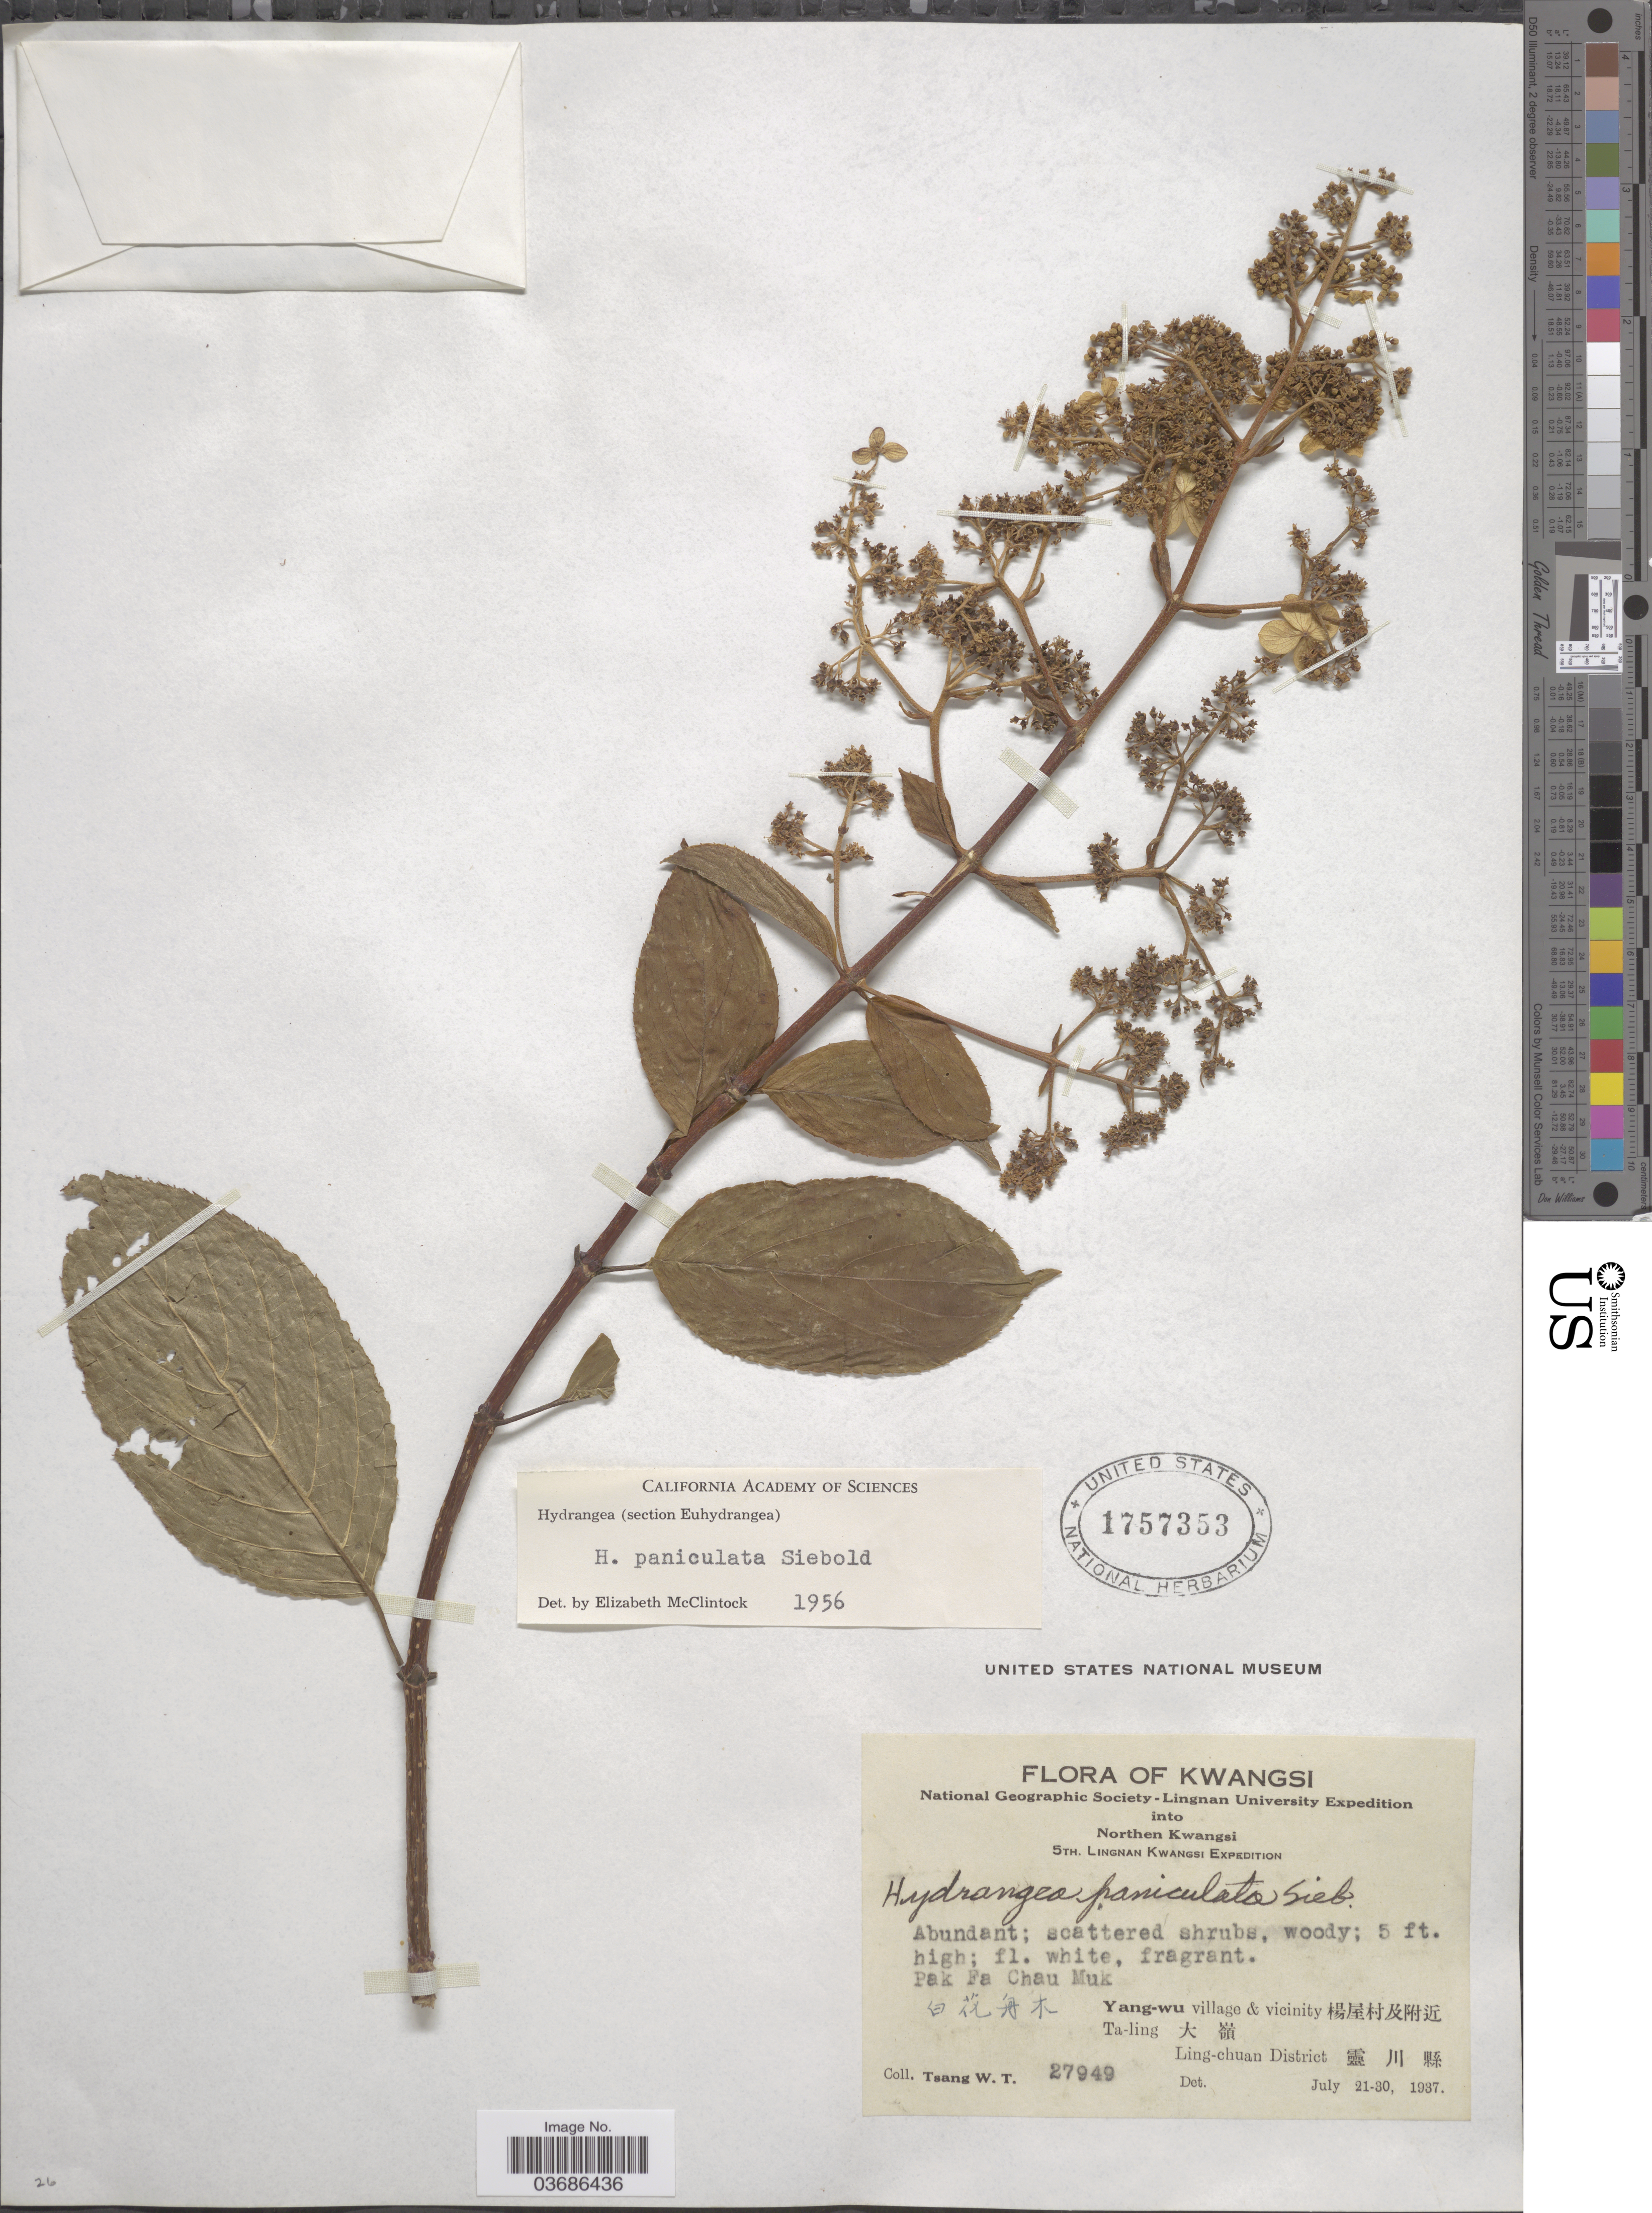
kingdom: Plantae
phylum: Tracheophyta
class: Magnoliopsida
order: Cornales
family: Hydrangeaceae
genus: Hydrangea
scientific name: Hydrangea paniculata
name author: Siebold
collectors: W. T. Tsang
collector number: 27949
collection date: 1937-07-21/1937-07-30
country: China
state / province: Guangxi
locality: Kwangsi. National Geographic Society-Lingnan University Expedition into Northern Kwangsi. 5th. Lingnan Kwangsi Expedition. Pak Fa Chau Muk. X. Yang-wu village & vicinity X. Ta-ling X. Ling-chuan District X.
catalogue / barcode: US 1757353